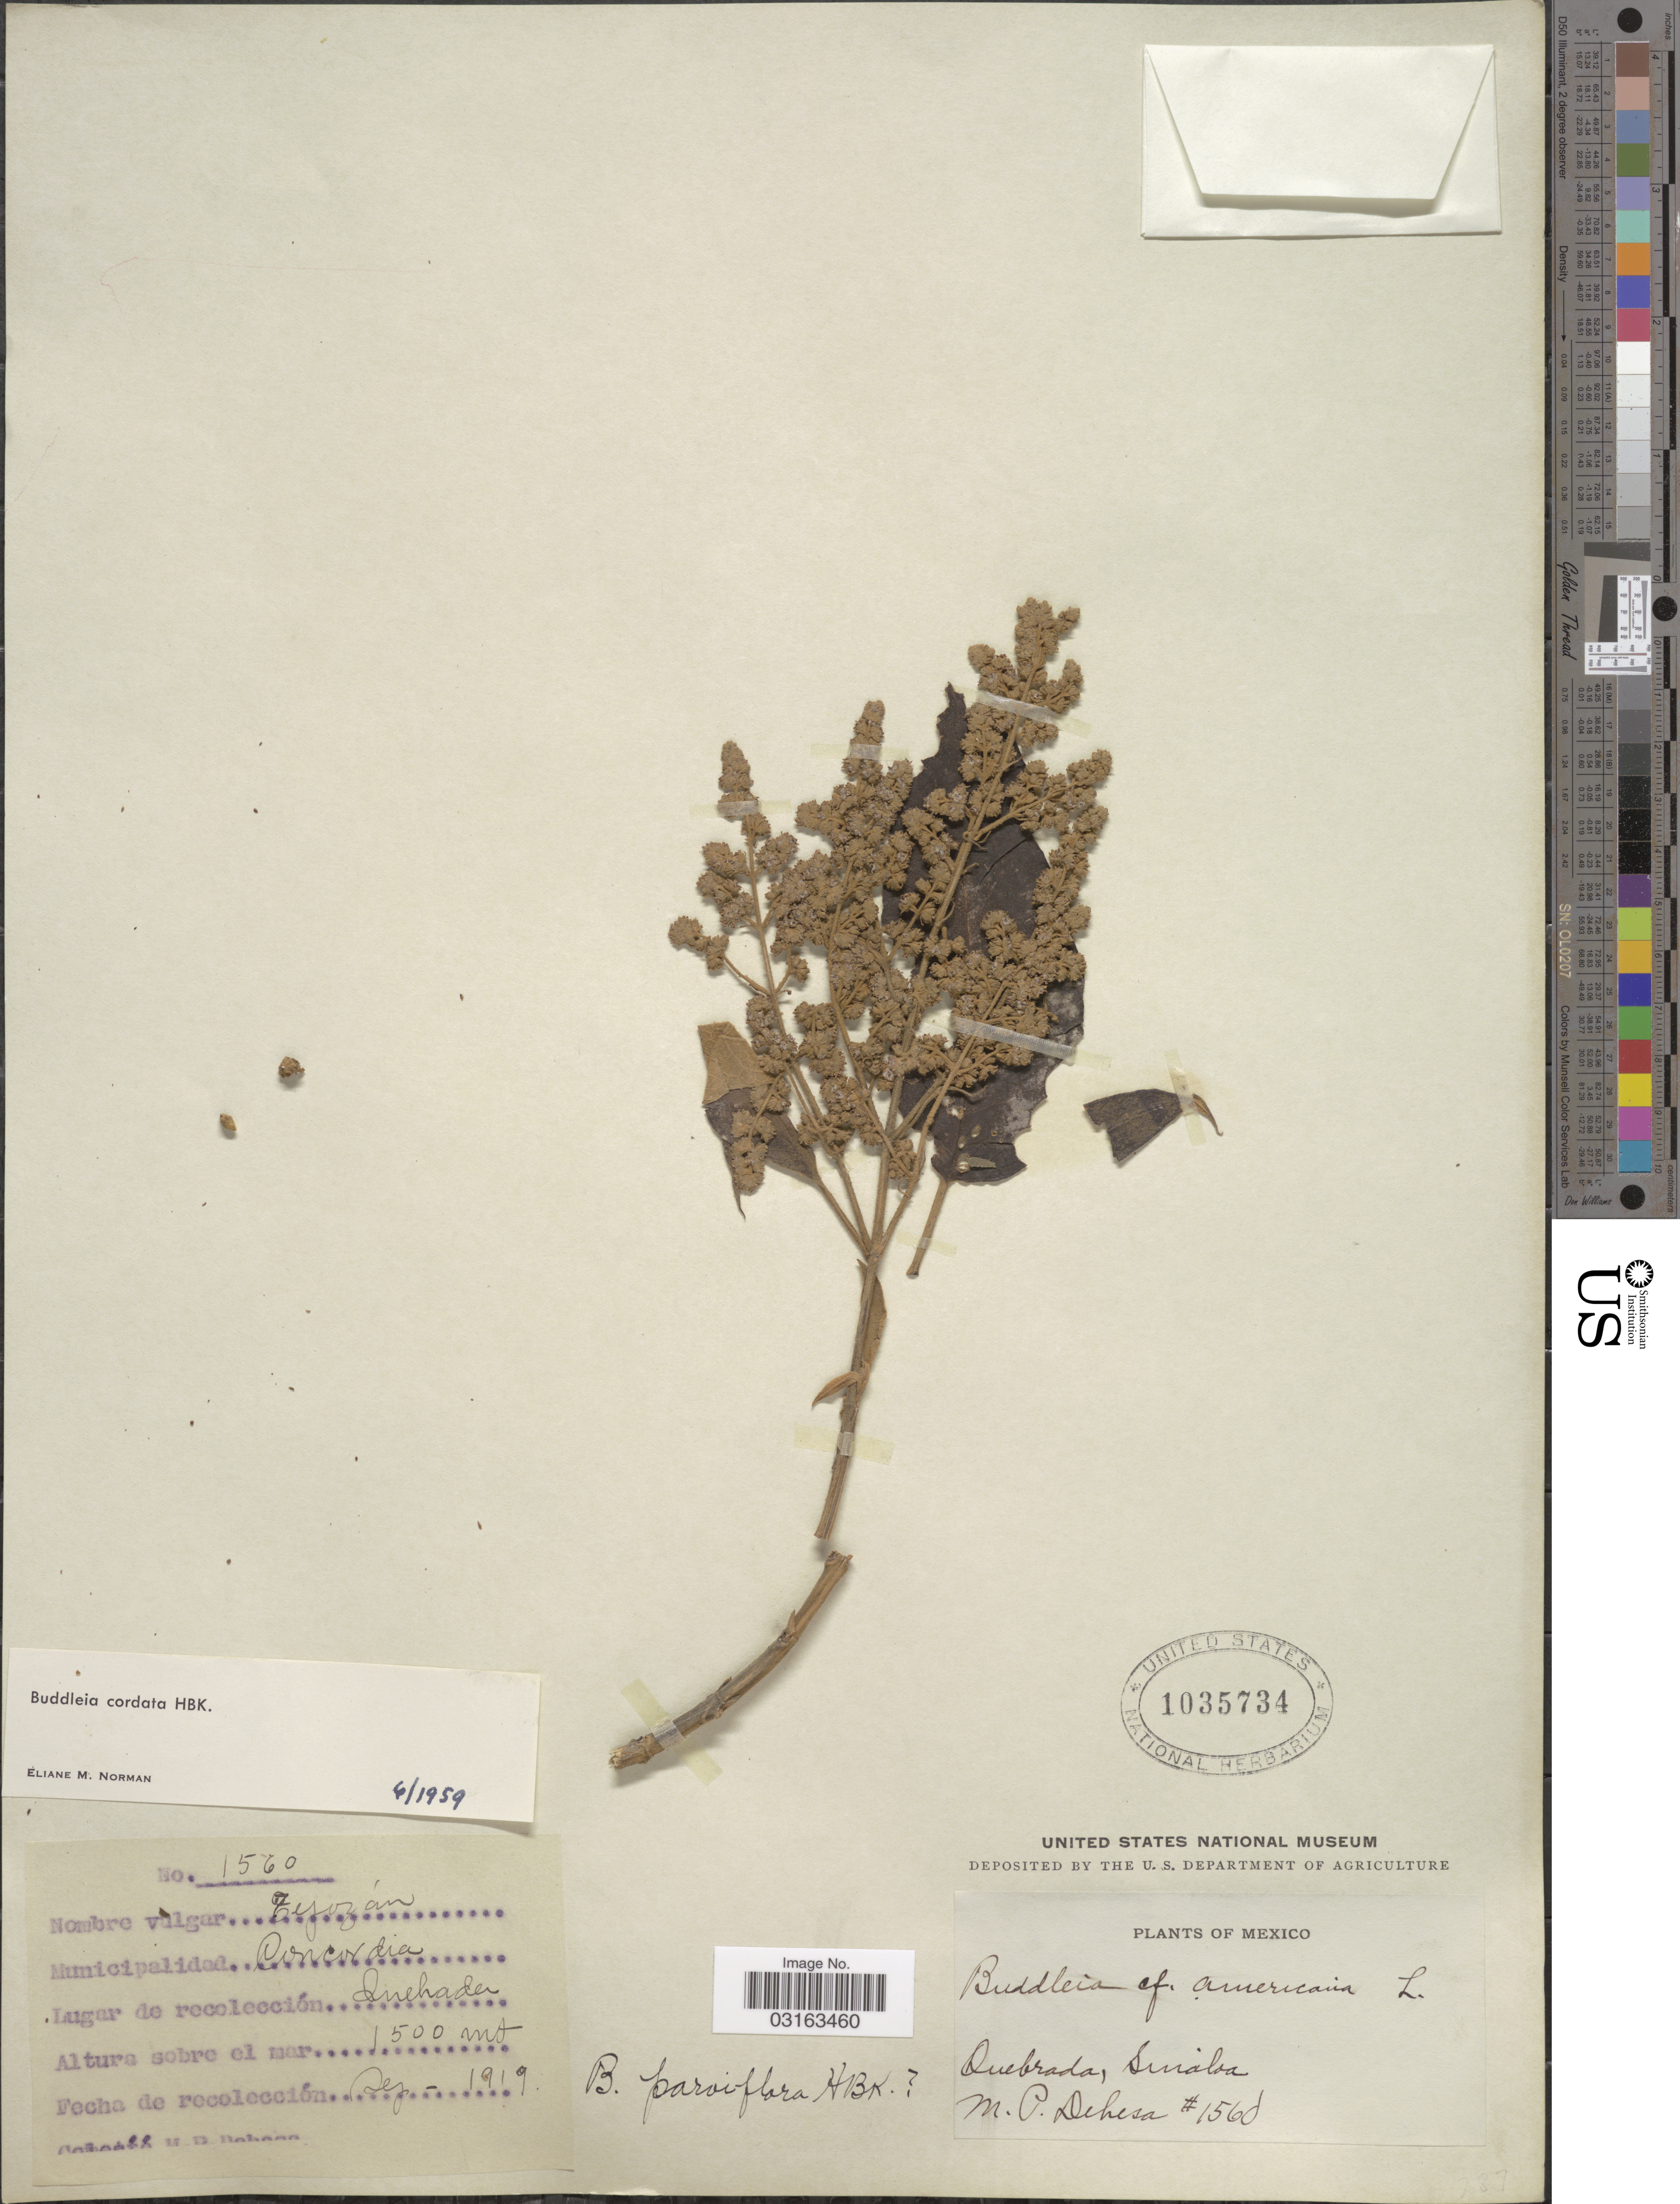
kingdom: Plantae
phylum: Tracheophyta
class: Magnoliopsida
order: Lamiales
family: Scrophulariaceae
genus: Buddleja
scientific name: Buddleja cordata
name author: Kunth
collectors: M. Dehesa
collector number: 1560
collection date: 1919-12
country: Mexico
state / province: Sinaloa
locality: Municipalidad Concordia. Quebrada.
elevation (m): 1500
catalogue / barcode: US 1035734